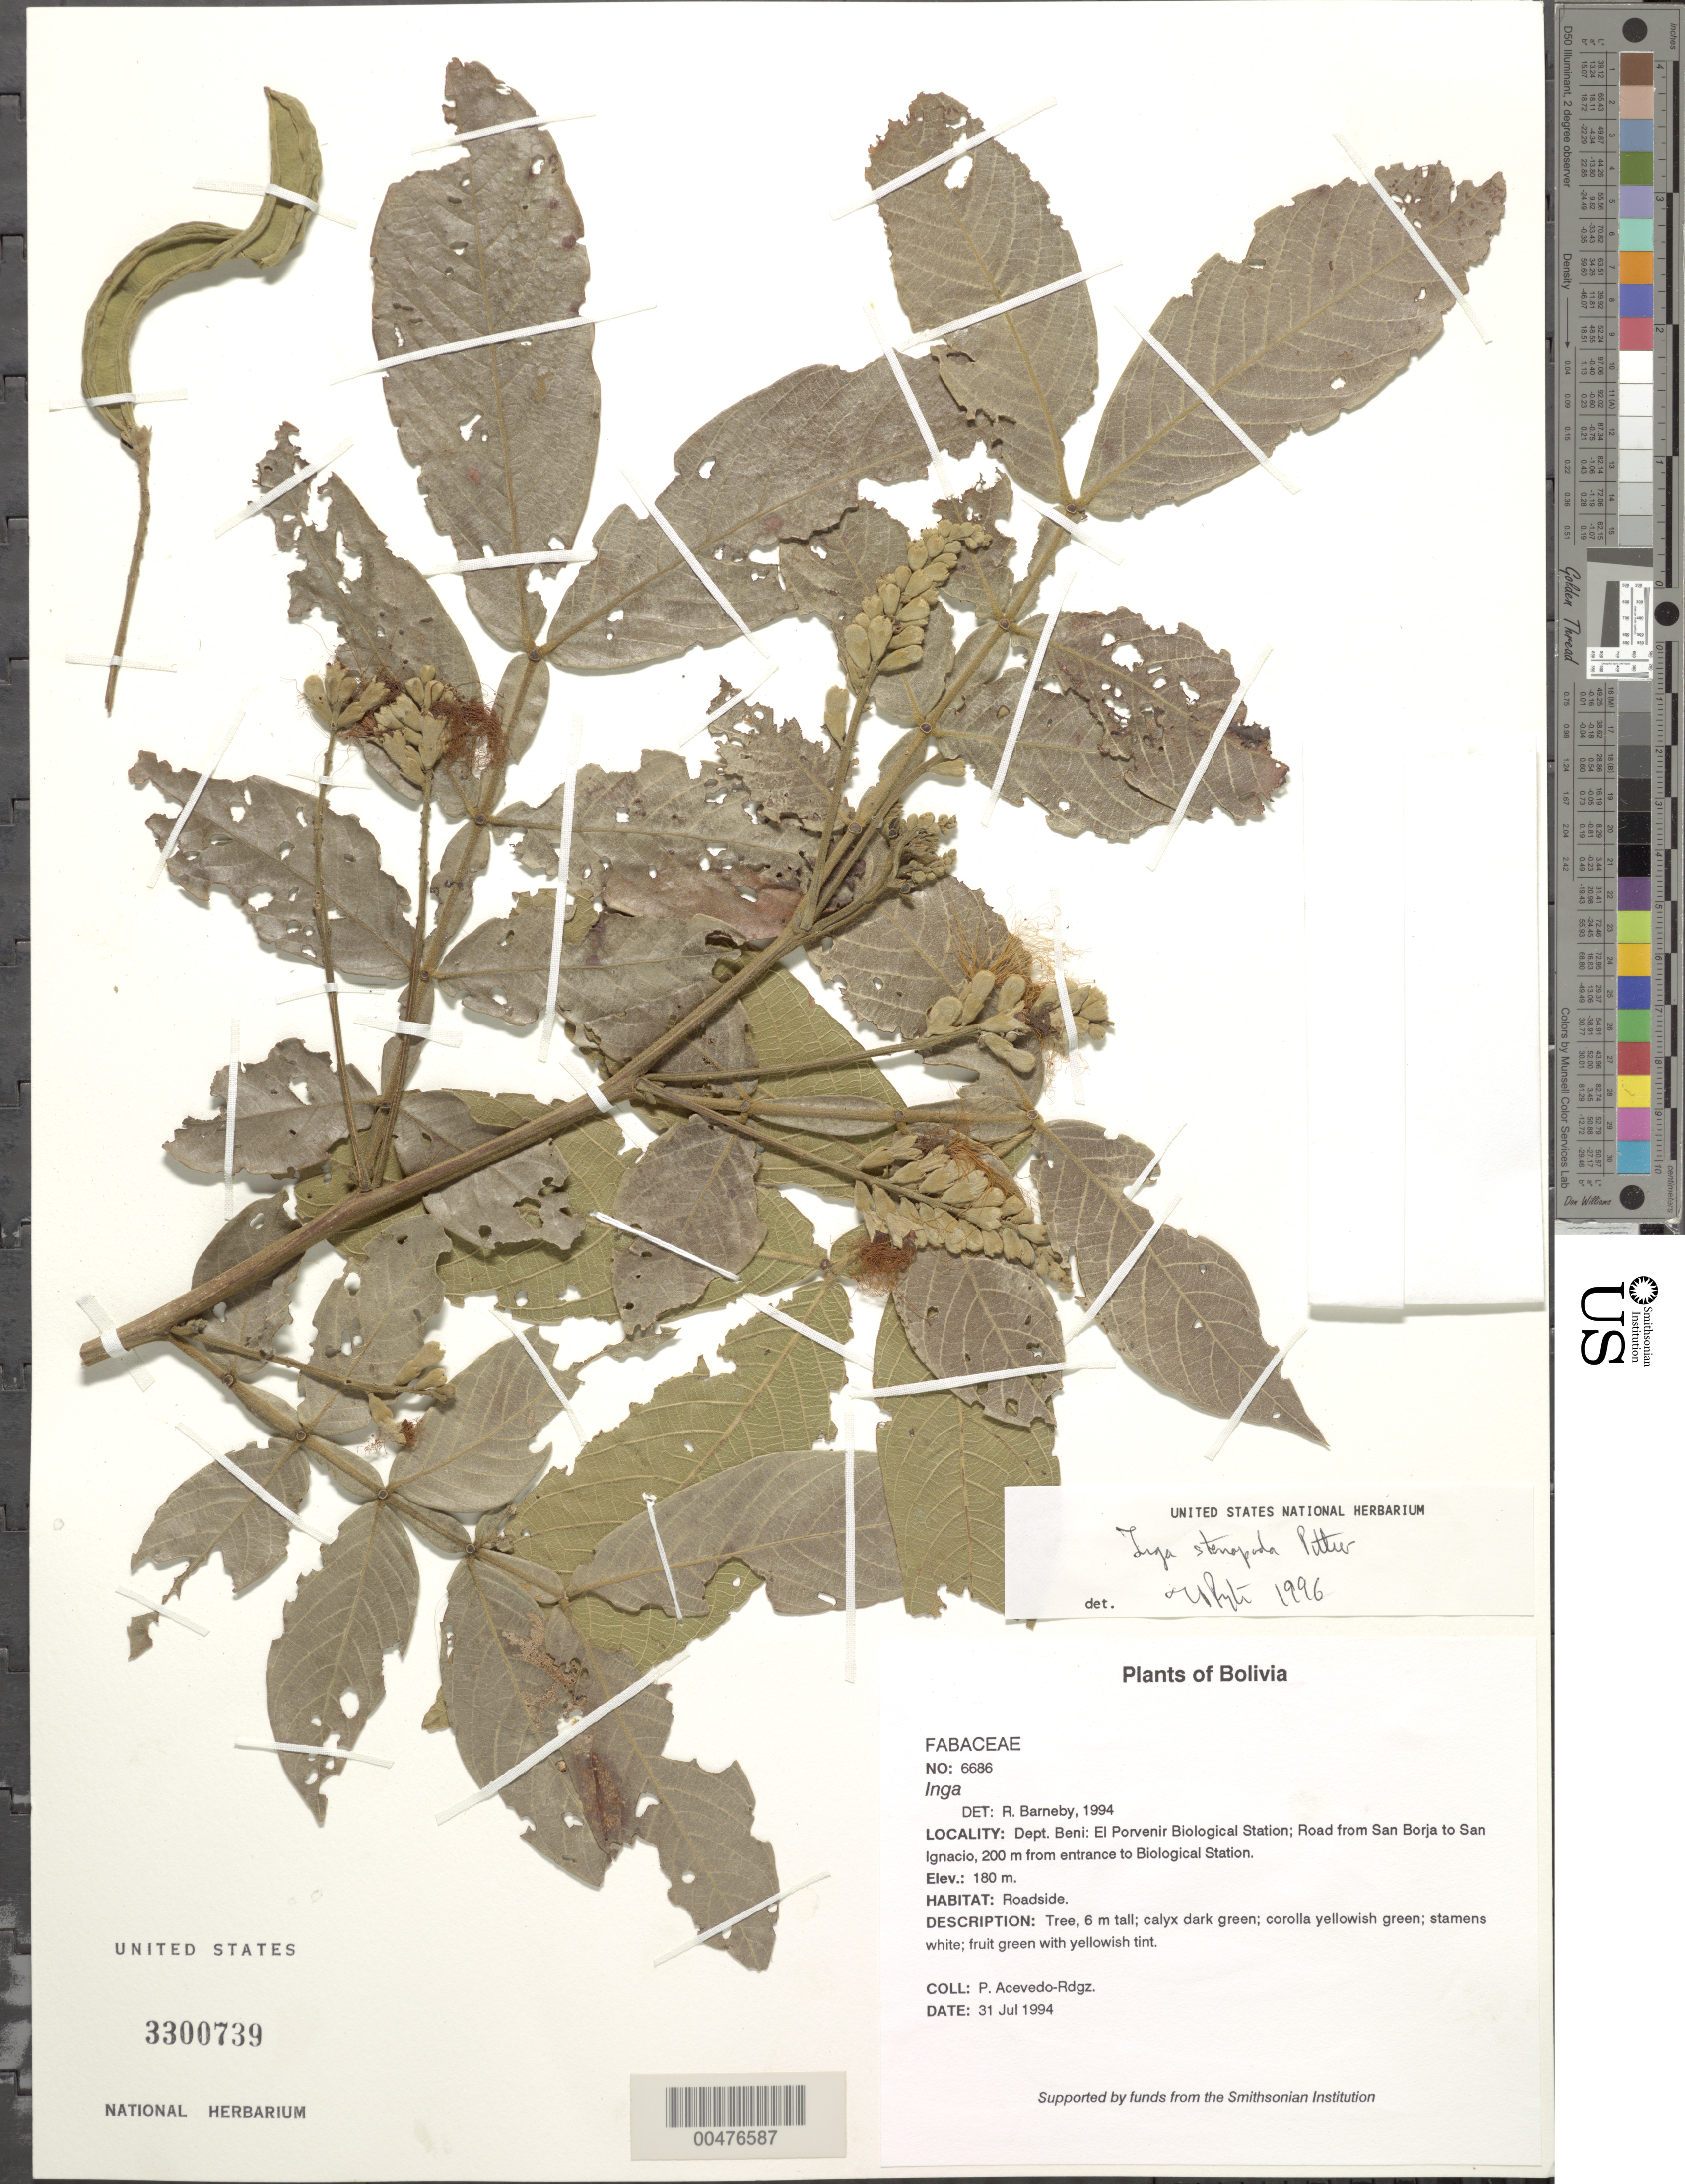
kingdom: Plantae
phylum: Tracheophyta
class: Magnoliopsida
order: Fabales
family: Fabaceae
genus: Inga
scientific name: Inga stenopoda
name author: Pittier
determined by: Pennington, T. D., (K)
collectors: P. Acevedo-Rodr.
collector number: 6686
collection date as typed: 31 Jul 1994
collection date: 1994-07-31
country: Bolivia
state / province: Beni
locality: Depart. Beni, El Porvenir Biological Station. Road from San Borja to San Ignacio; 200 m from entrance to Biological Station.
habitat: Roadside.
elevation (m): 180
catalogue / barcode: US 3300739